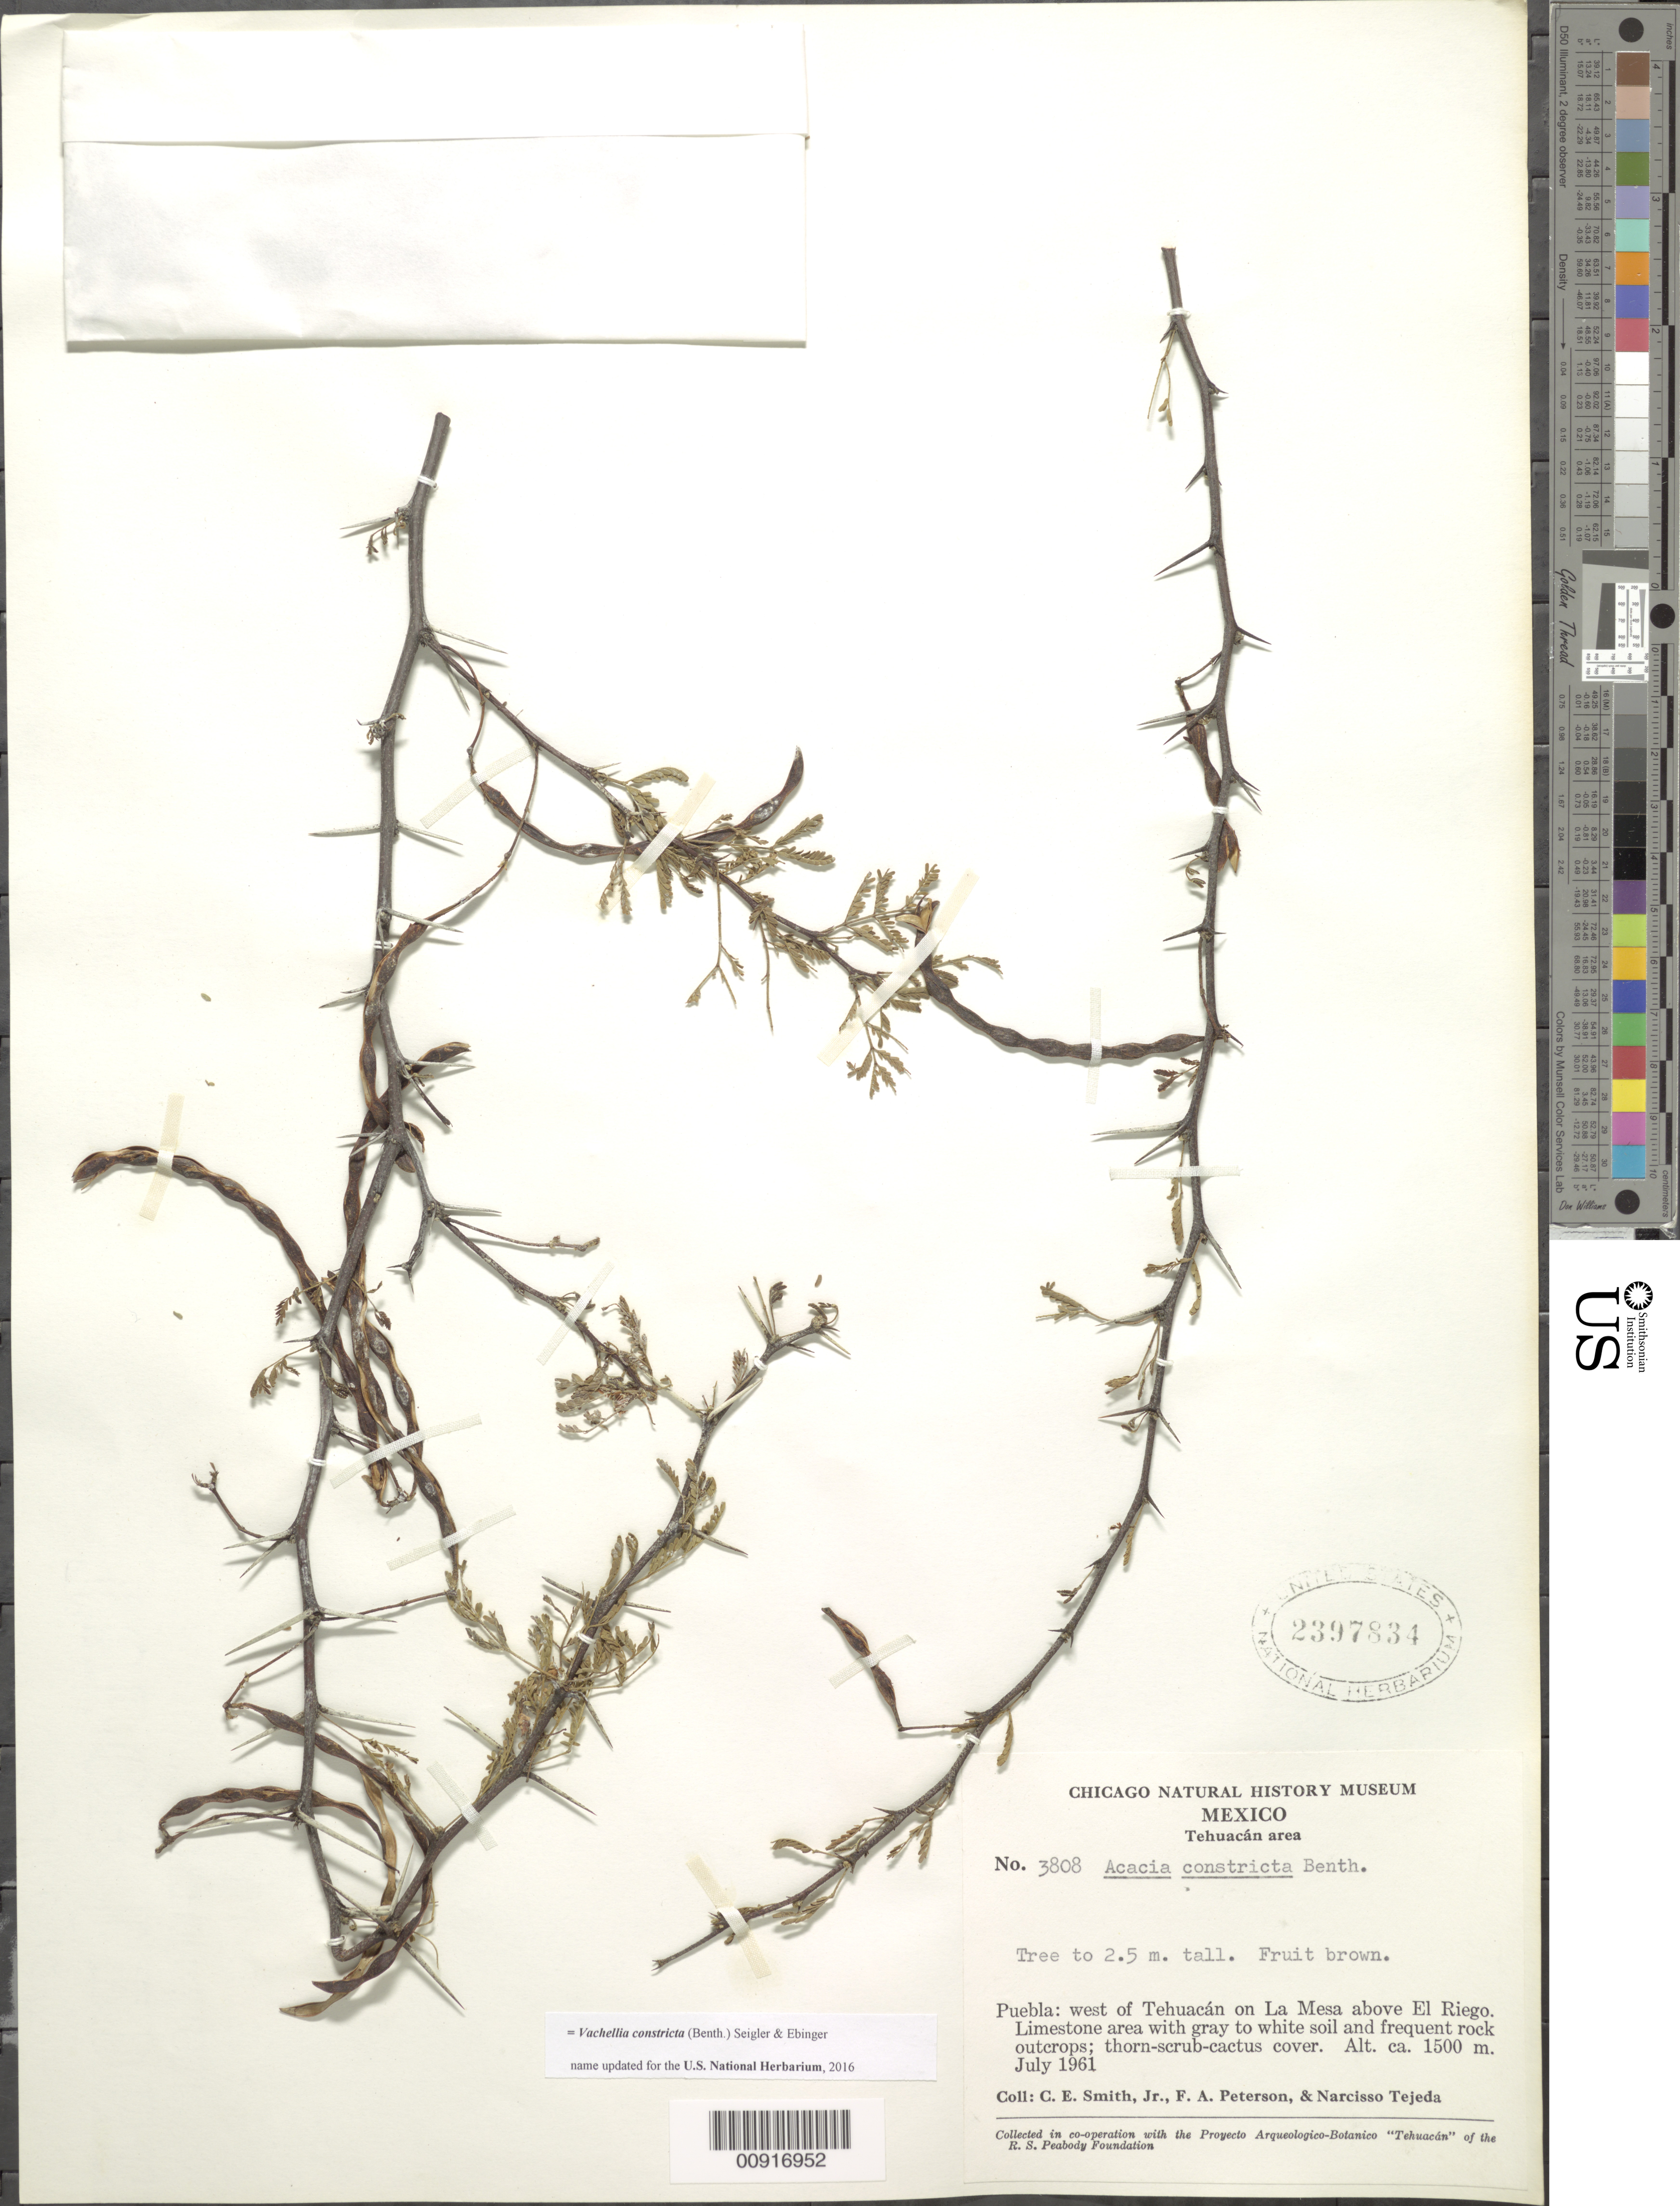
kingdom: Plantae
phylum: Tracheophyta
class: Magnoliopsida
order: Fabales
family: Fabaceae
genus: Vachellia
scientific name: Vachellia constricta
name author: (Benth.) Seigler & Ebinger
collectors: C. E. Smith Jr., F. A. Peterson & N. Tejeda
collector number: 3808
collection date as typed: Jul 1961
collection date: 1961-07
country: Mexico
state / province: Puebla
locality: Puebla: West of Tehuacán on La Mesa above El Riego.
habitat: Limestone area with gray to white soil and frequent rock outcrops; thorn-scrub-cactus cover.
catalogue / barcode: US 2397834